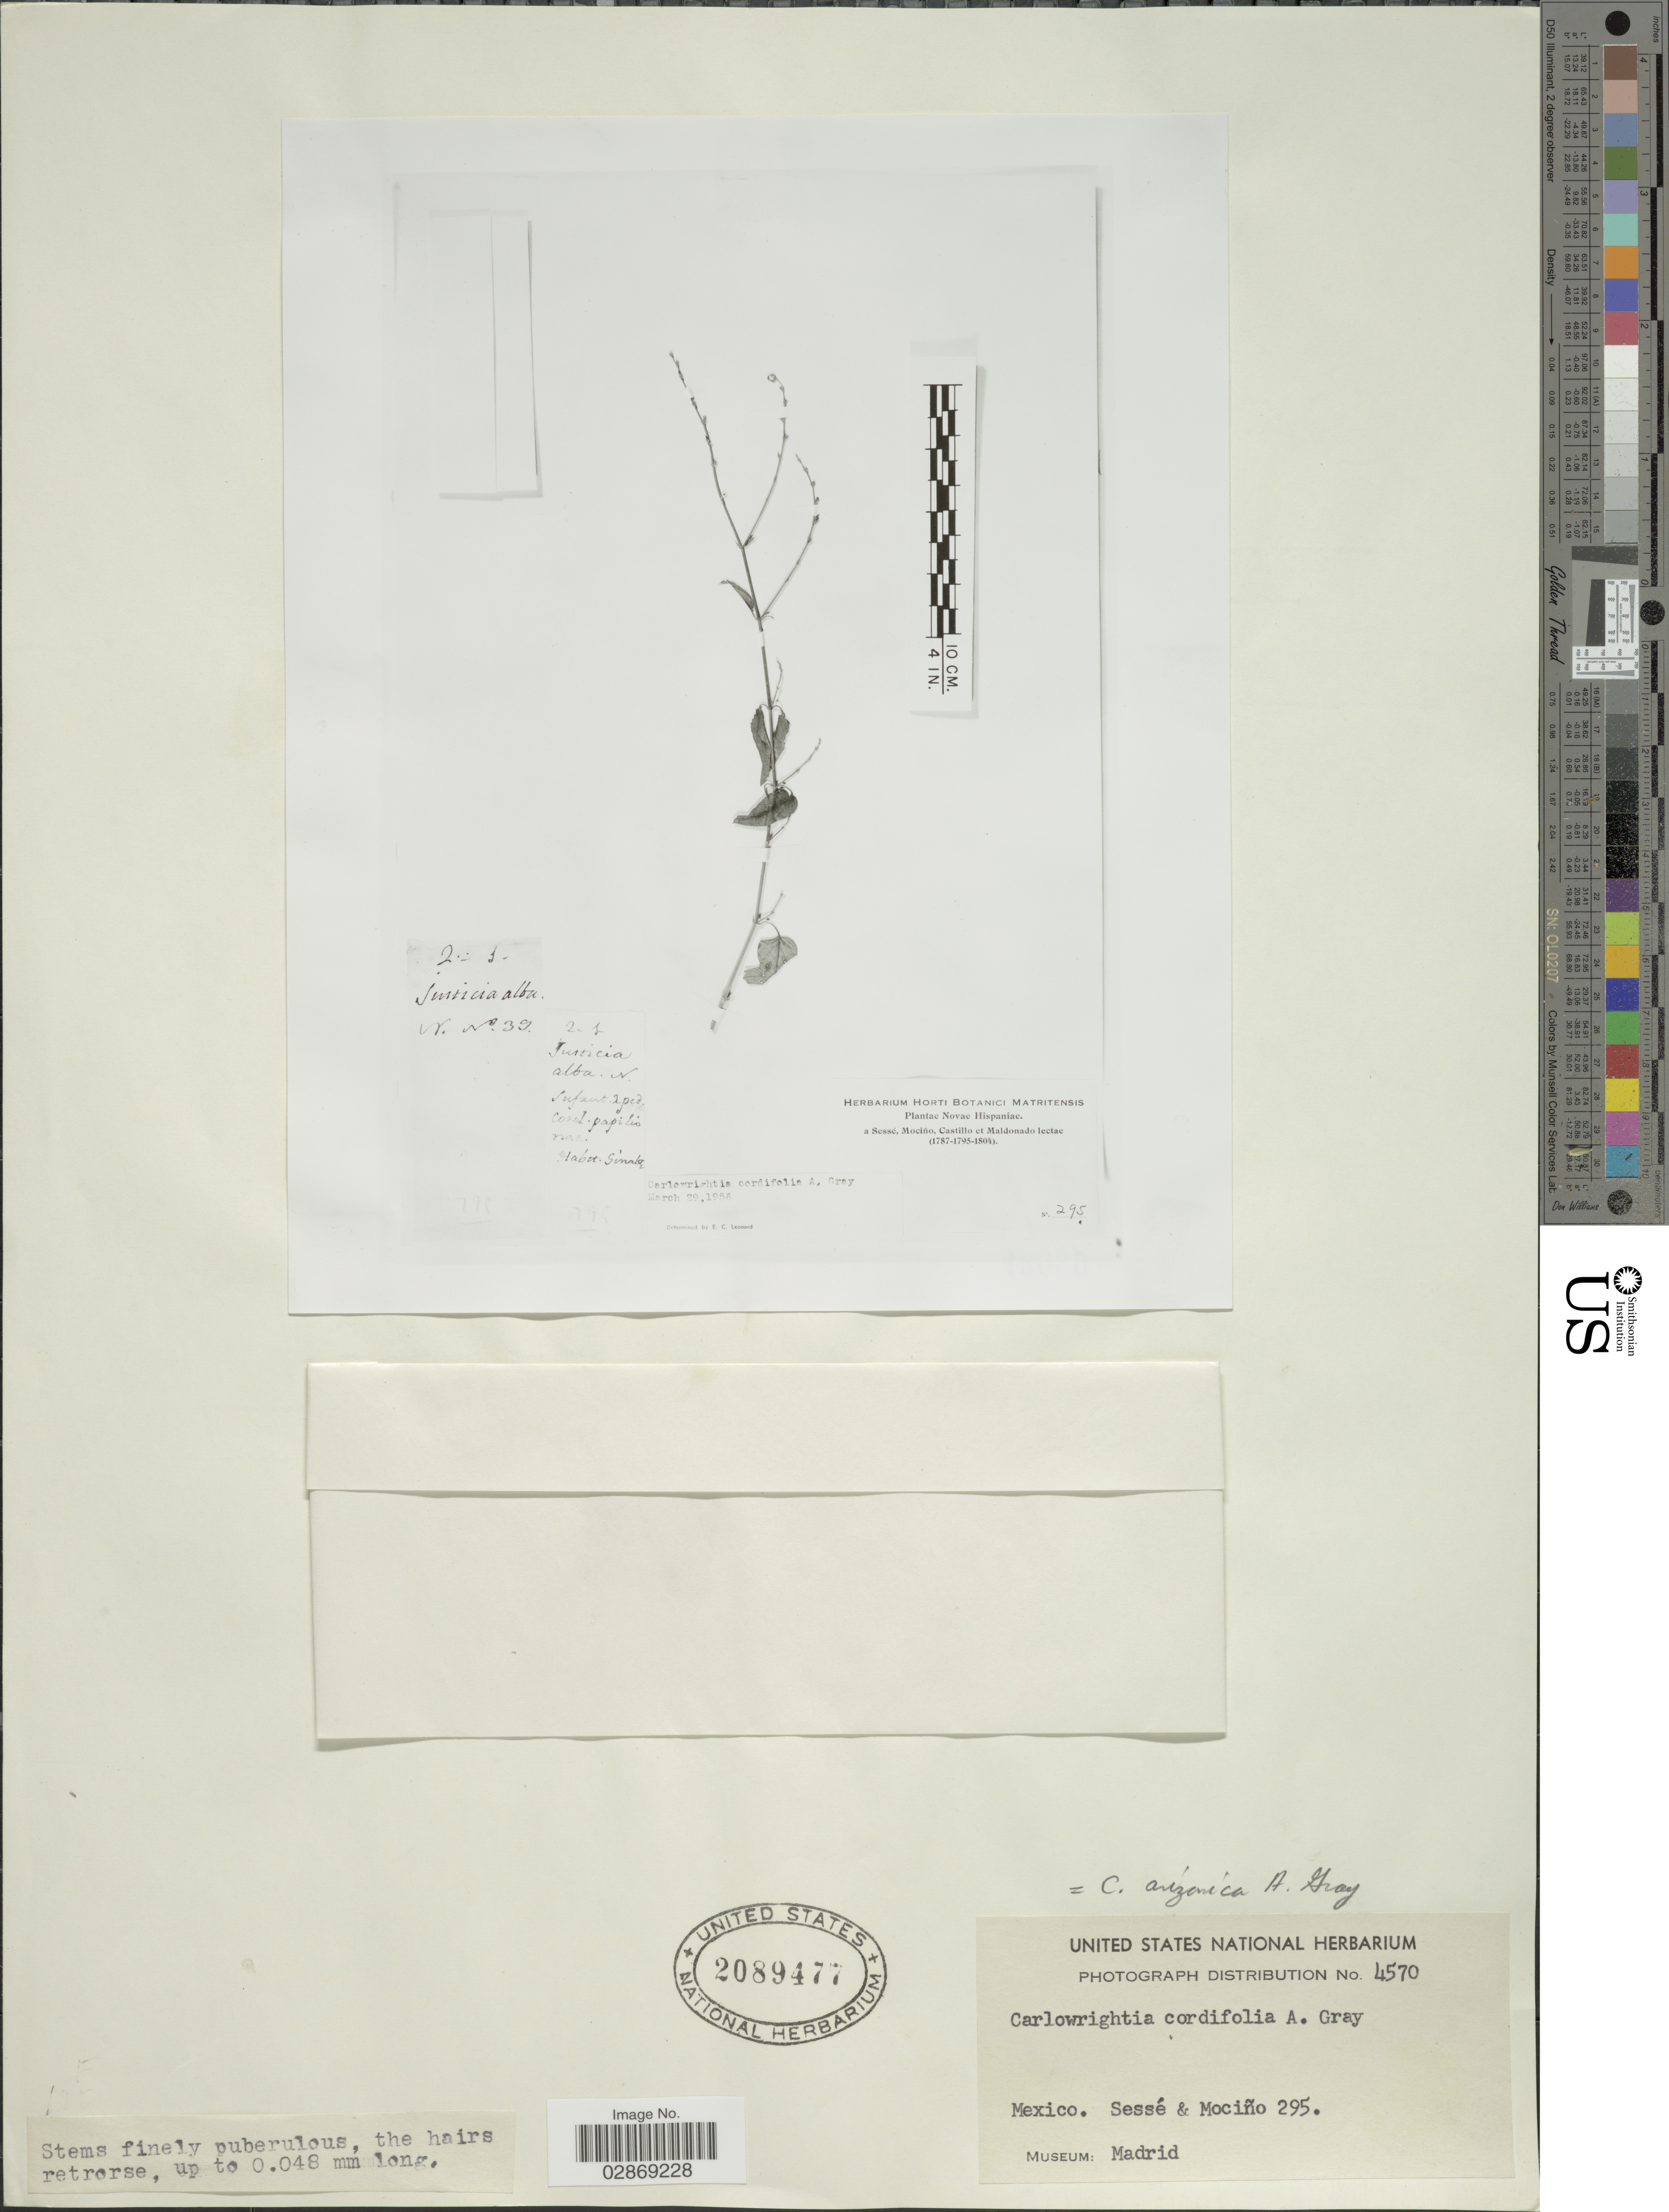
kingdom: Plantae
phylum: Tracheophyta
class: Magnoliopsida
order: Lamiales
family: Acanthaceae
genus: Carlowrightia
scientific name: Carlowrightia arizonica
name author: A. Gray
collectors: Sessé, --, Mociño, Castillo, -- & Maldonado, --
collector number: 295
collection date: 1787/1804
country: Mexico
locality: Novae Hispaniae.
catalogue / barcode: US 2089477